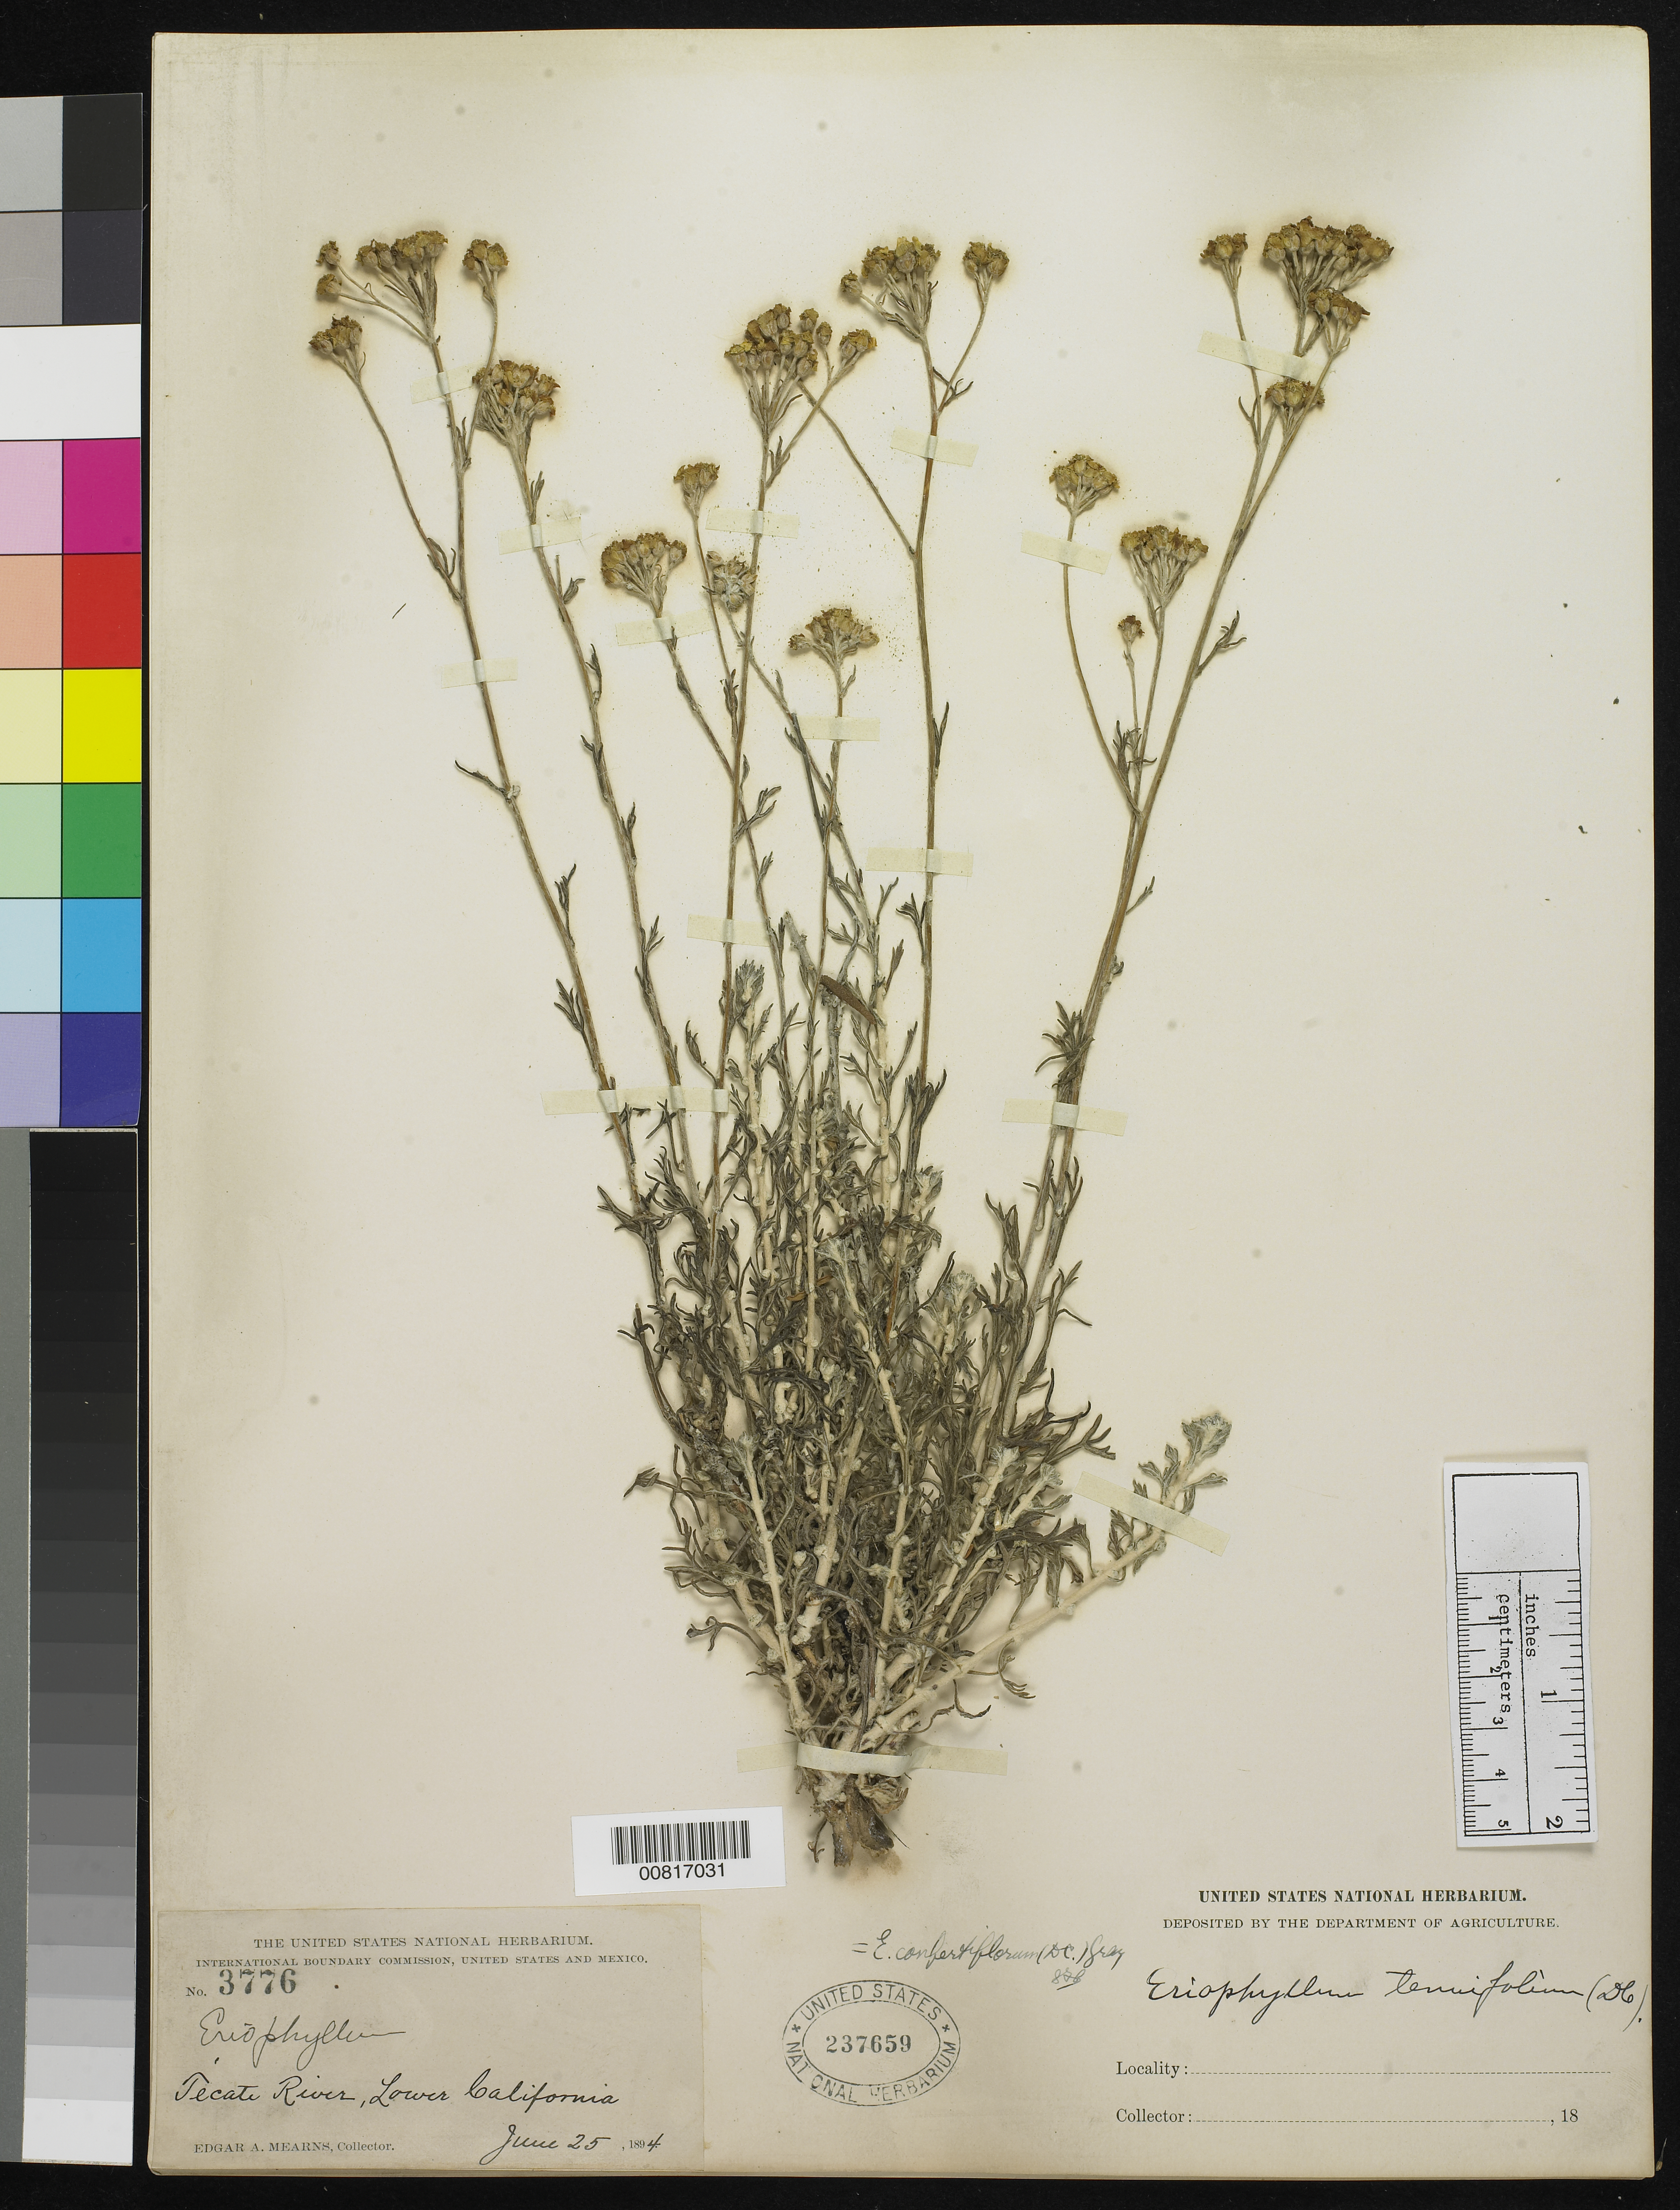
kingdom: Plantae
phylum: Tracheophyta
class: Magnoliopsida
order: Asterales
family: Asteraceae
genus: Eriophyllum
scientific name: Eriophyllum confertiflorum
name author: (DC.) A. Gray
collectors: E. A. Mearns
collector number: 3776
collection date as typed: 25 Jun 1894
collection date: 1894-06-25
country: Mexico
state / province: Baja California Norte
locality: Tecate River, Baja California.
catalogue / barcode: US 237659